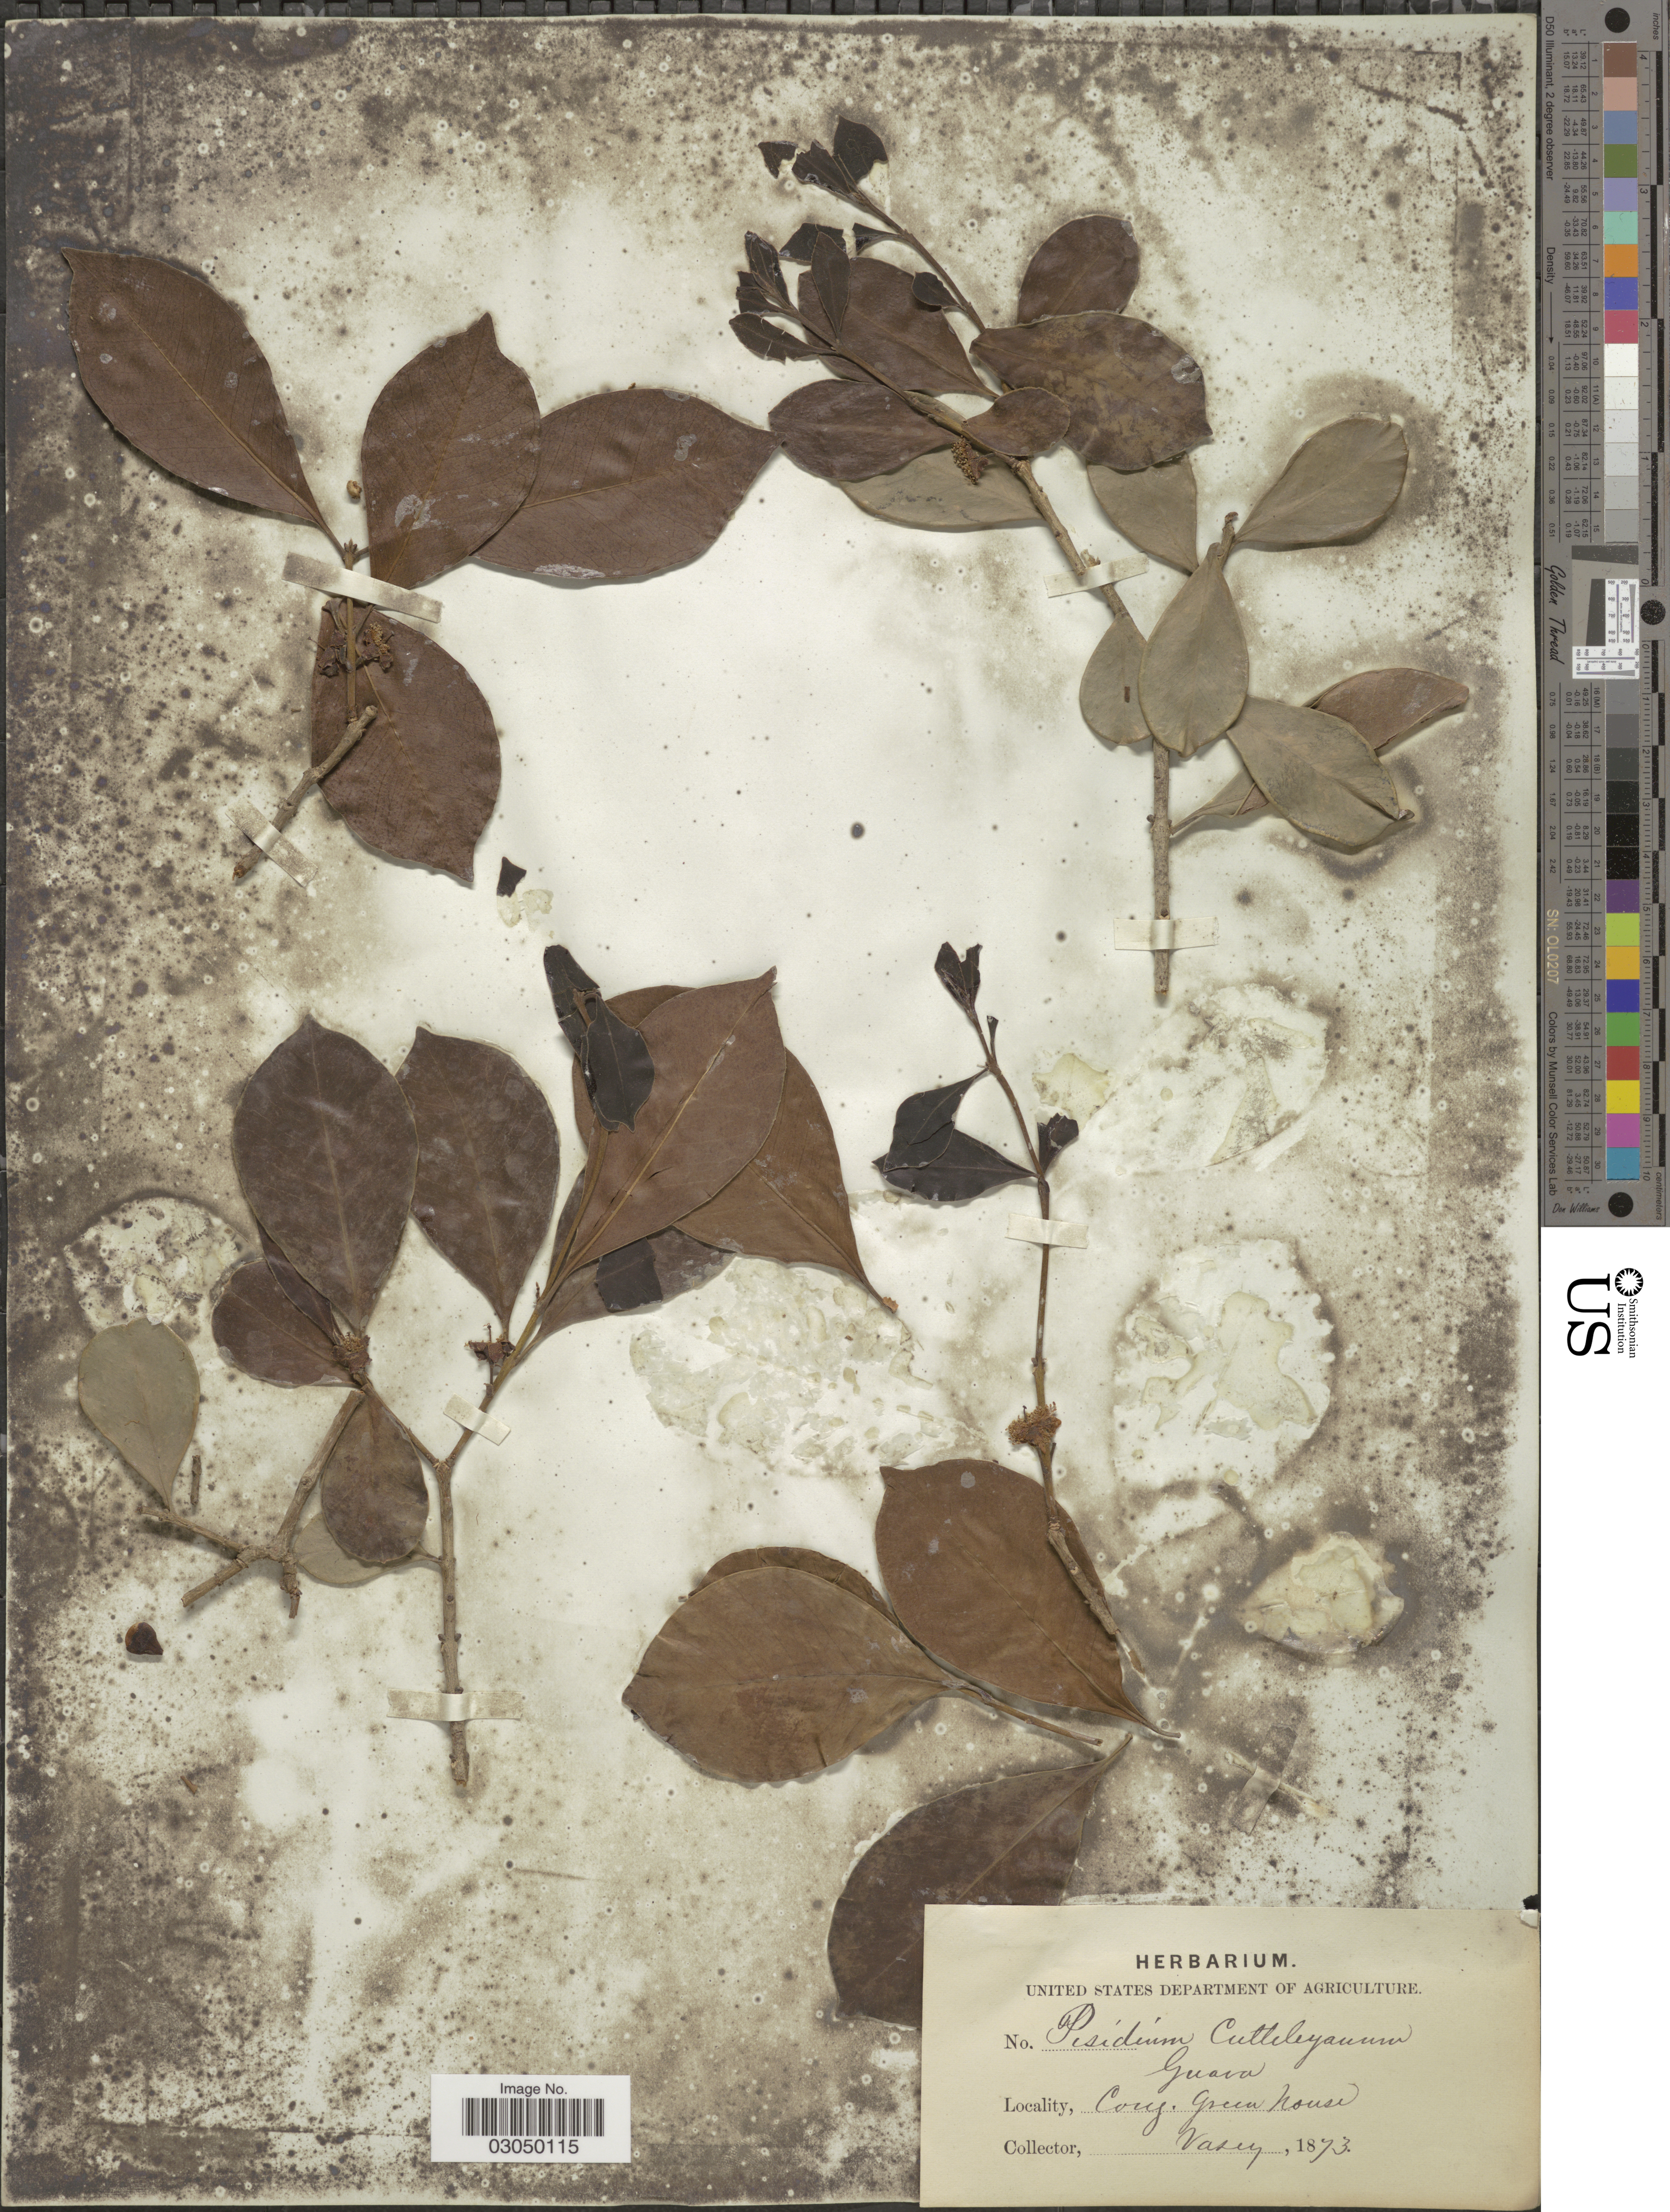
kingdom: Plantae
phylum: Tracheophyta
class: Magnoliopsida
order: Myrtales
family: Myrtaceae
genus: Psidium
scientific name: Psidium cattleyanum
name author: Sabine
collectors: Vasey, --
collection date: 1873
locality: Cons. Green house.